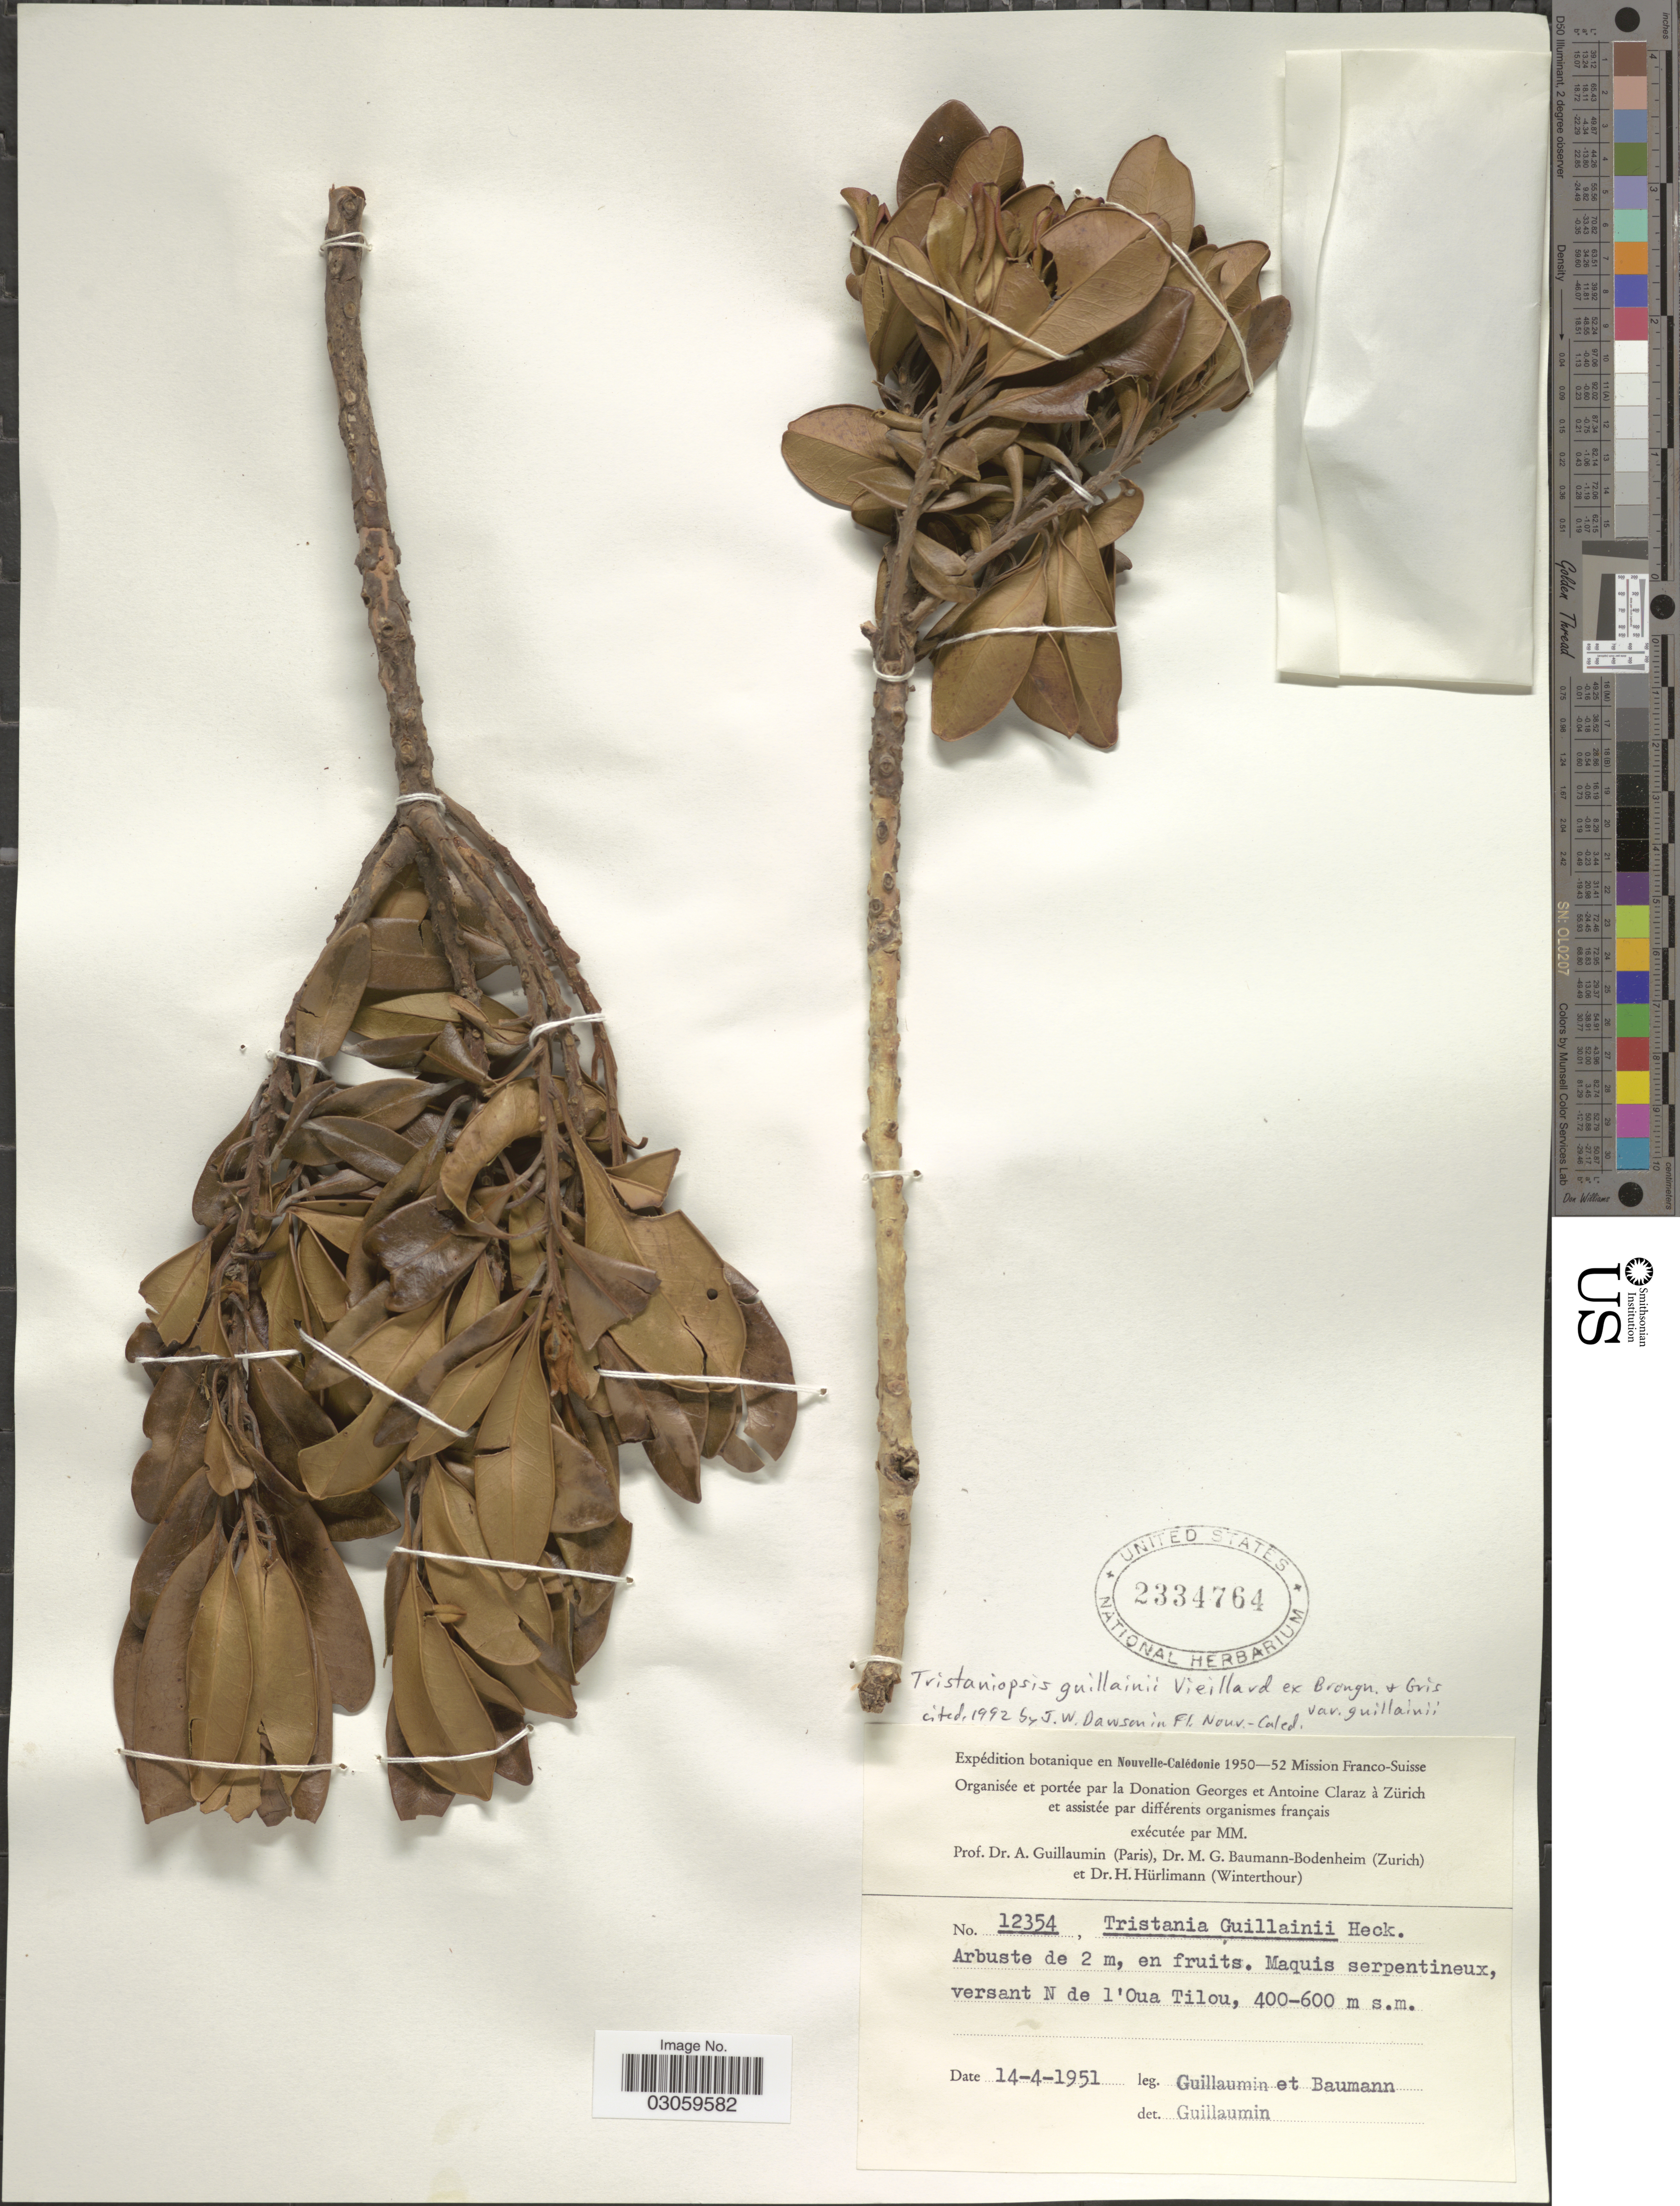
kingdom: Plantae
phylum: Tracheophyta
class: Magnoliopsida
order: Myrtales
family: Myrtaceae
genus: Tristaniopsis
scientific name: Tristaniopsis guillainii var. guillainii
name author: Vieill. ex Brongn. & Gris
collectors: A. Guillaumin & M. G. Baumann-Bodenheim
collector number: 12354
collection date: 1951-04-14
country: New Caledonia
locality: Nouvelle-Calédonie. Maquis serpentineux, versant N de l'Oua Tilou.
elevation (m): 400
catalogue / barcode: US 2334764